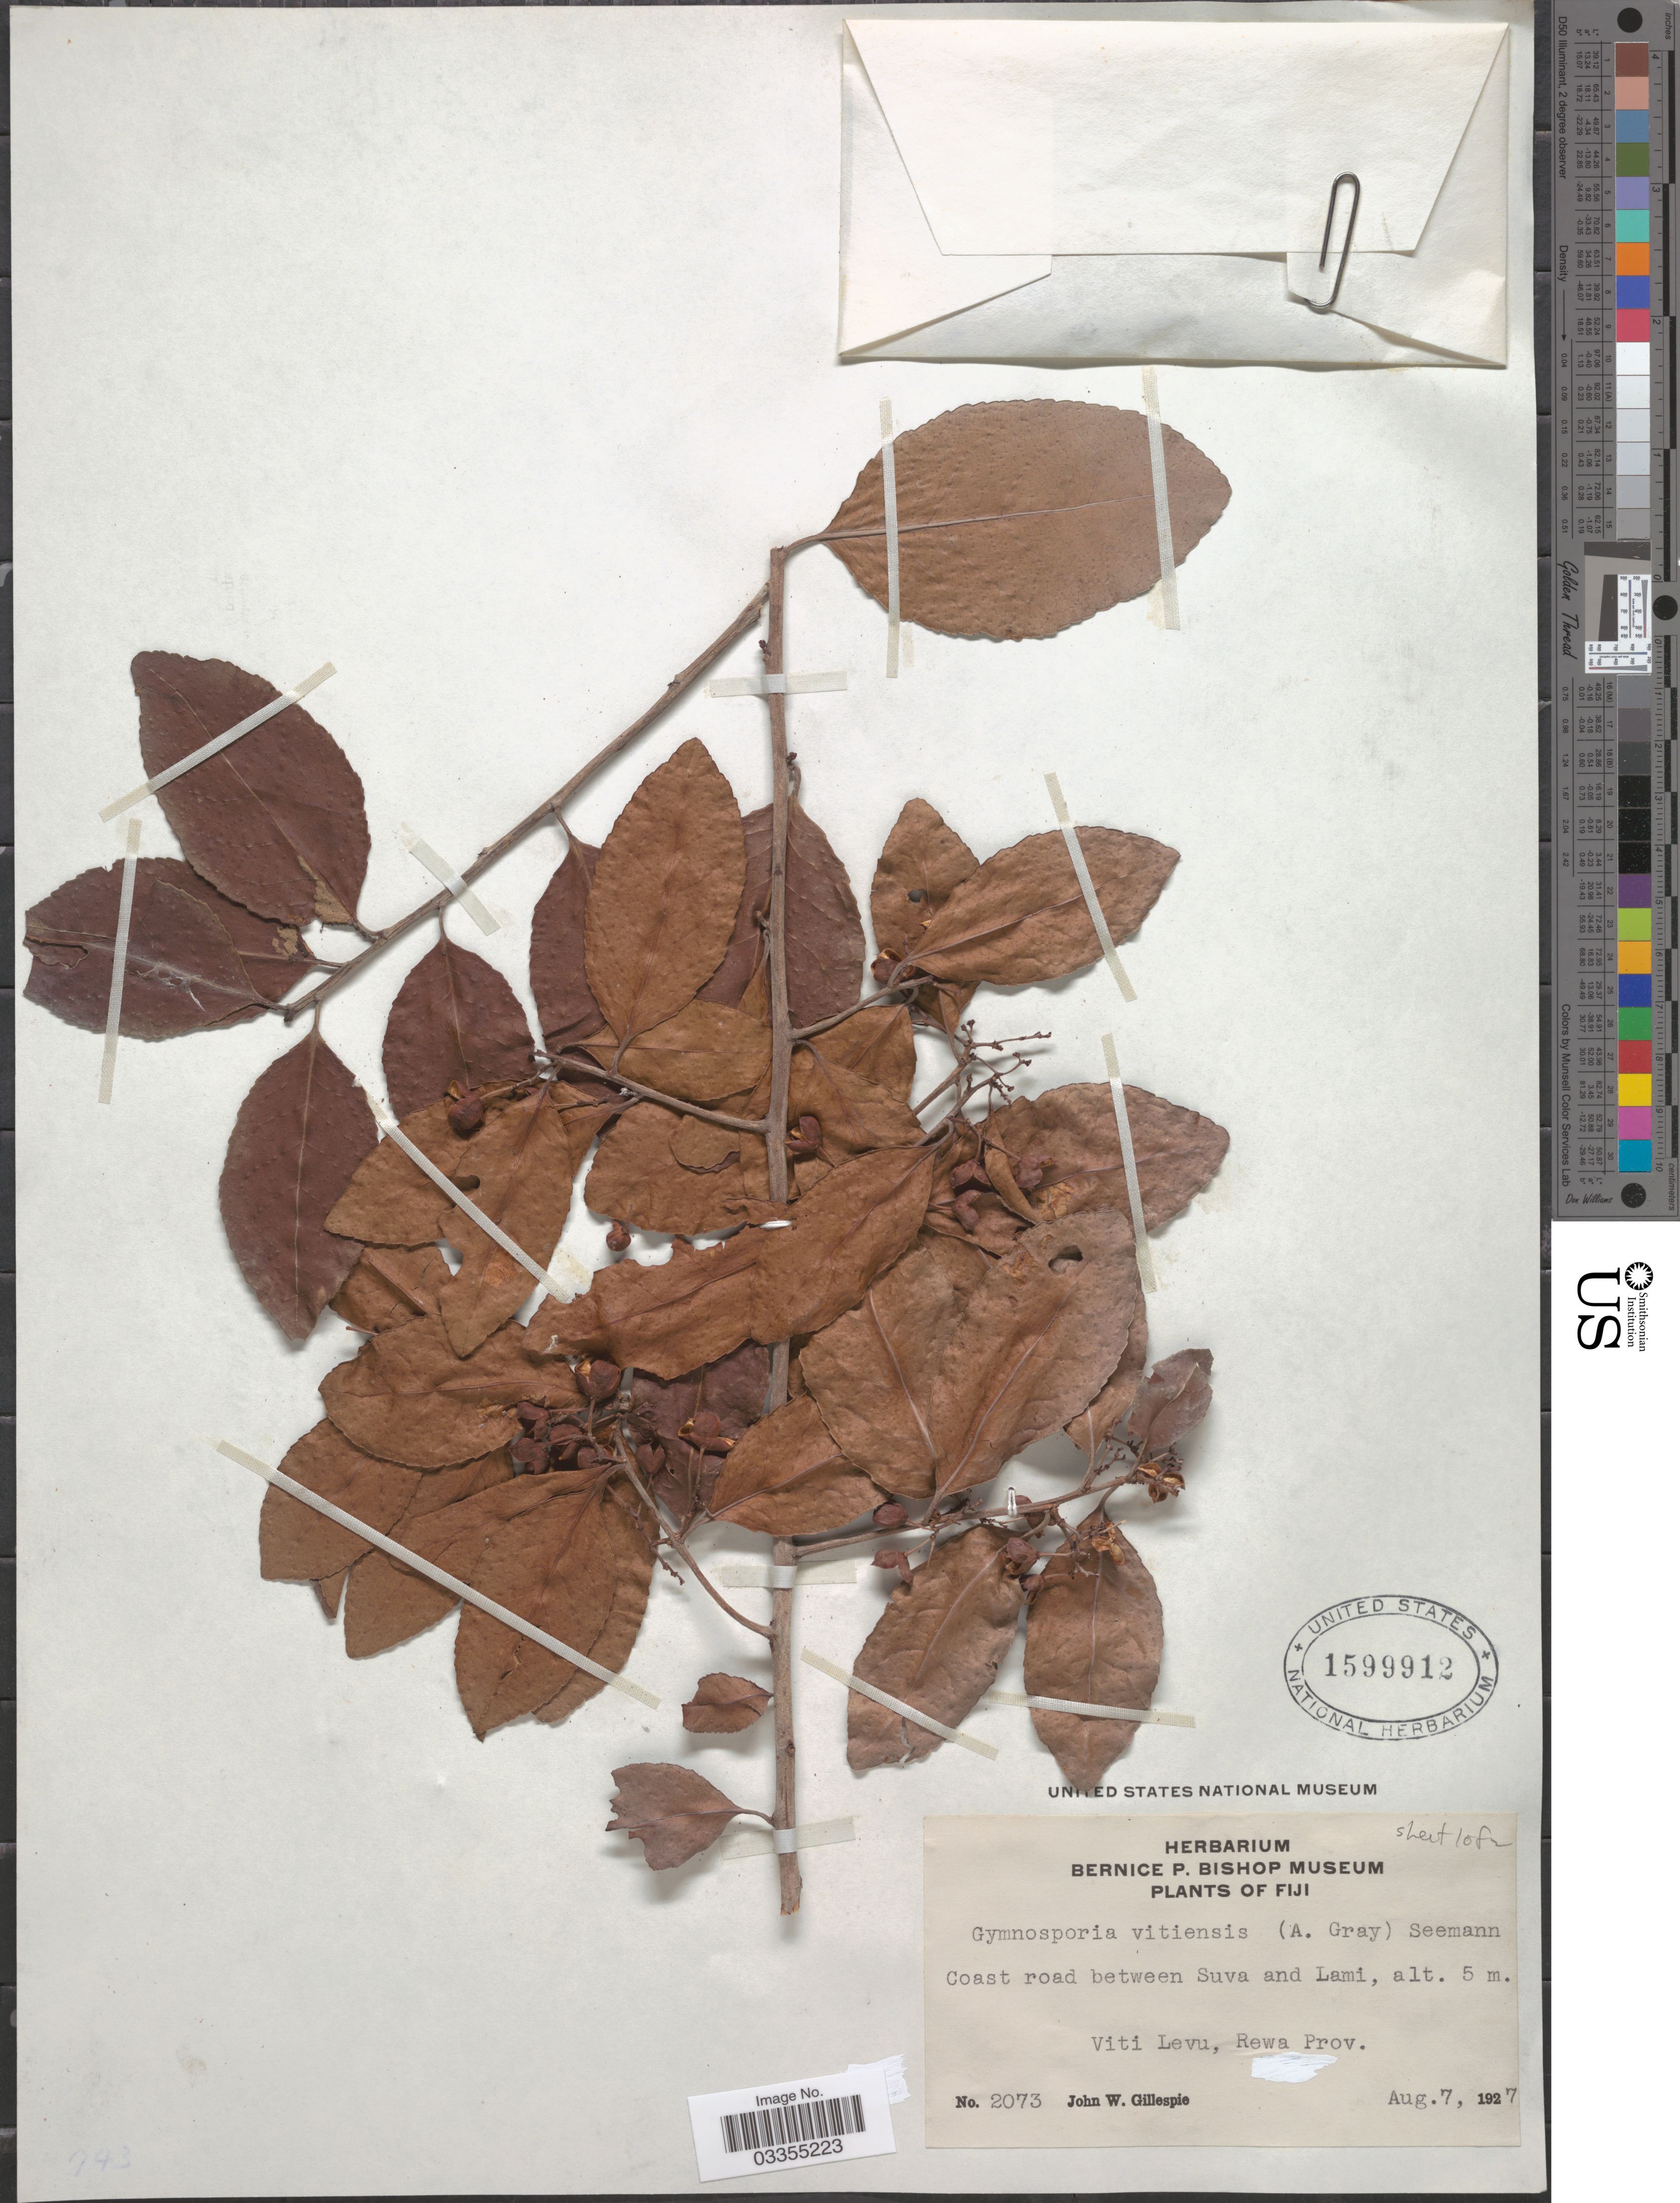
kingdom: Plantae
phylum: Tracheophyta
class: Magnoliopsida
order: Celastrales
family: Celastraceae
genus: Gymnosporia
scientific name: Gymnosporia vitiensis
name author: Seem.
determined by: Wagner, W. L., (BOT), Smithsonian Institution - National Museum of Natural History (UNITED STATES)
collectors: J. W. Gillespie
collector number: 2073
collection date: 1927-08-07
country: Fiji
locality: Coast road between Suva and Lami. Viti Levu, Rewa Prov.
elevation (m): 5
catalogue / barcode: US 1599912